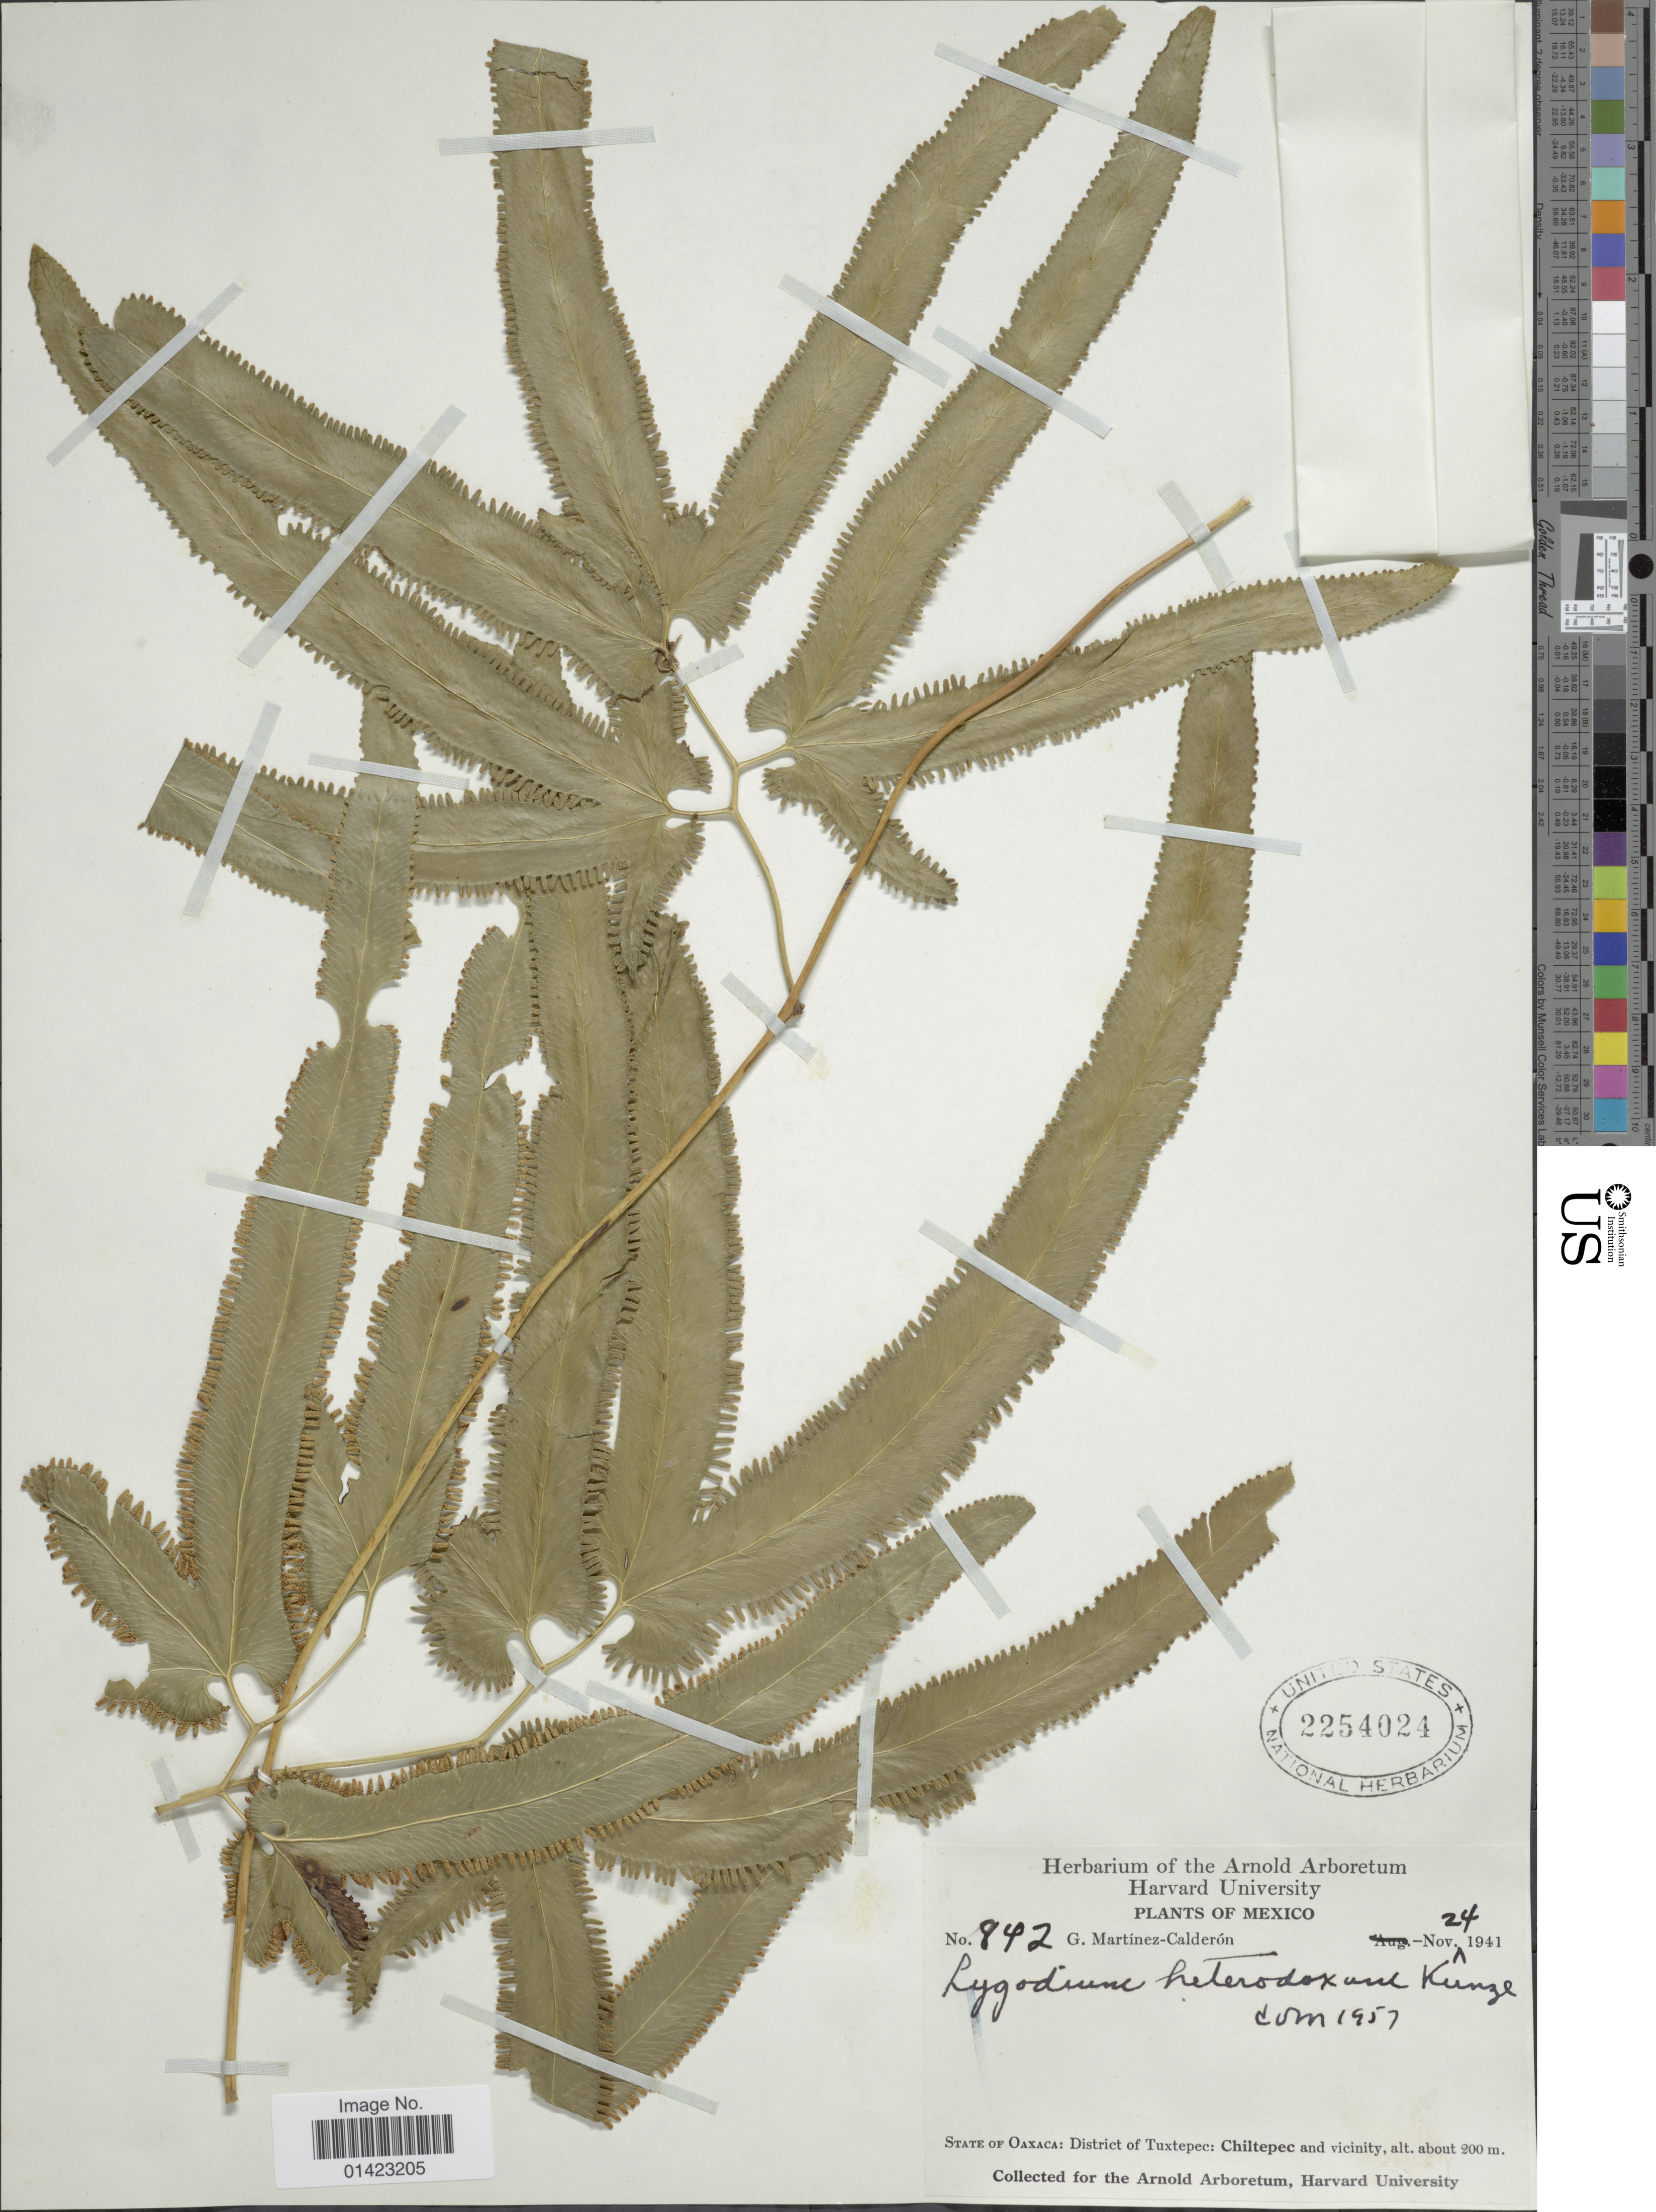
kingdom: Plantae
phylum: Tracheophyta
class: Polypodiopsida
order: Schizaeales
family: Lygodiaceae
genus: Lygodium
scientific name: Lygodium heterodoxum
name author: Kunze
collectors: C. Martínez-Calderón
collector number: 842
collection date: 1941-11-24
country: Mexico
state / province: Oaxaca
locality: State of Oaxaca: District of Tuxtepec: Chiltepex and vicinity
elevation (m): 200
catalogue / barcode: US 2254024